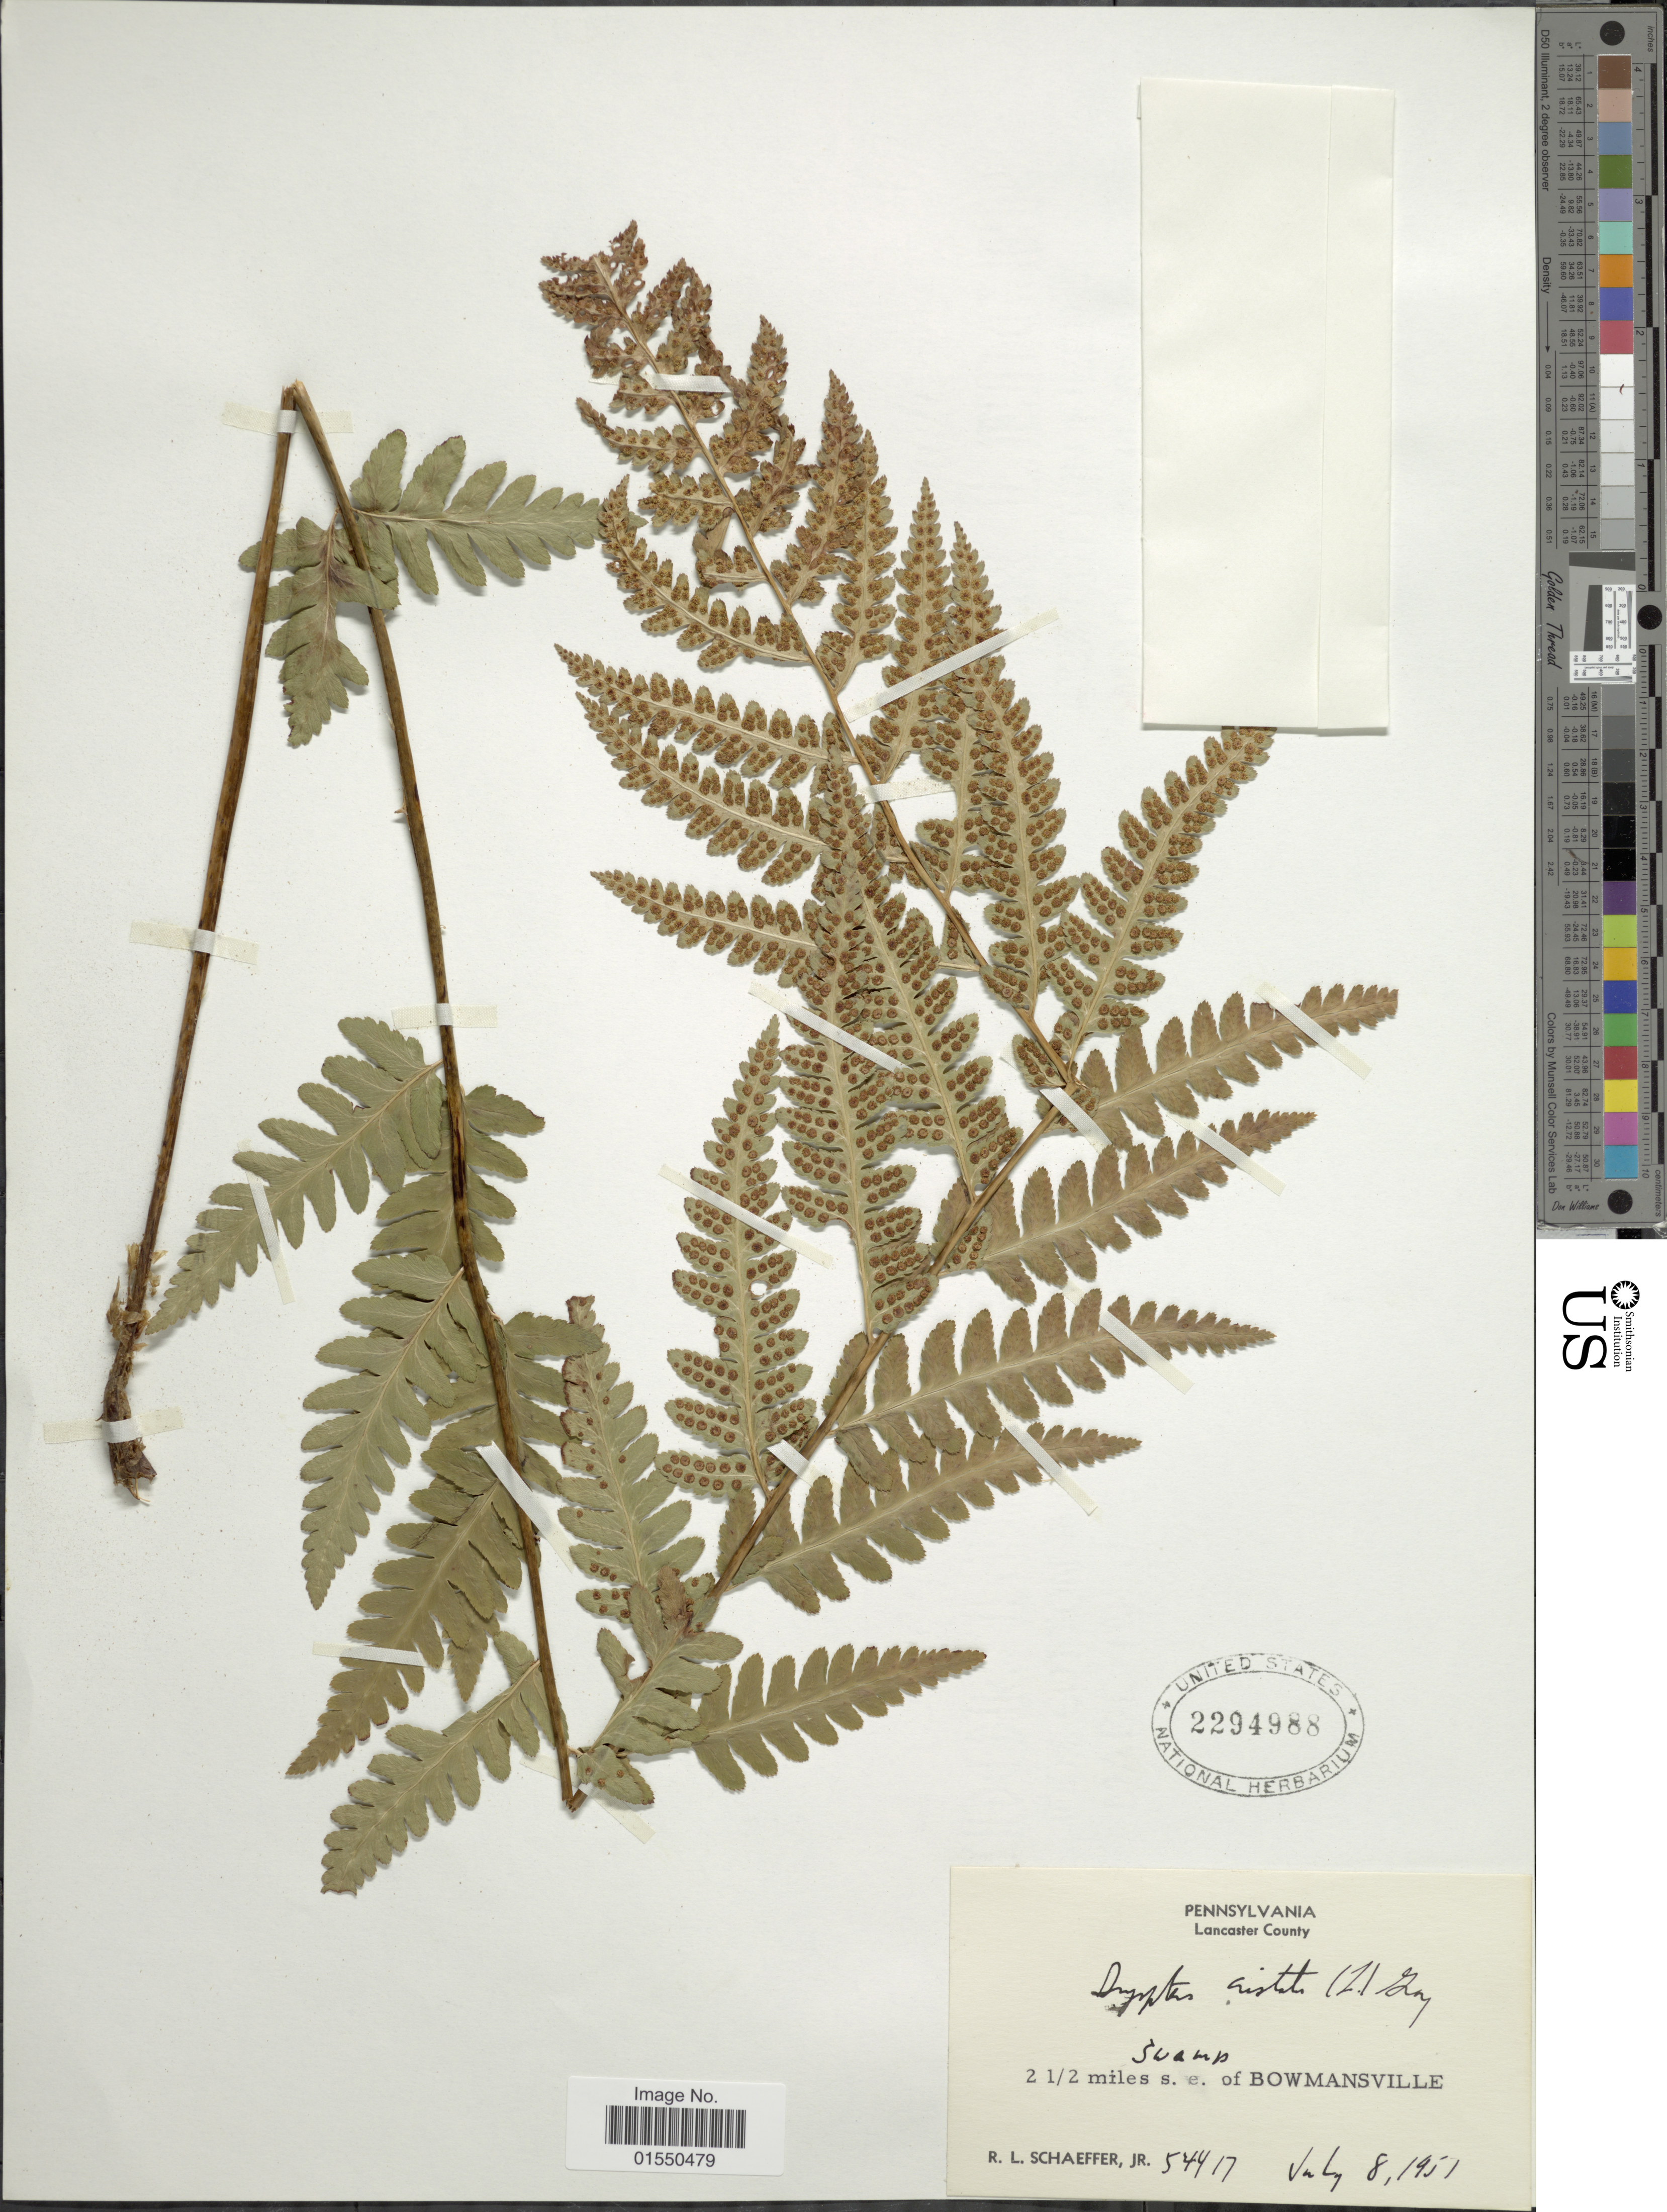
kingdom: Plantae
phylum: Tracheophyta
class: Polypodiopsida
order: Polypodiales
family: Dryopteridaceae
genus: Dryopteris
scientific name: Dryopteris cristata var. spinulosa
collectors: R. Schaeffer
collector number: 54417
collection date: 1951-07-08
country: United States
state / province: Pennsylvania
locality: Lancaster County, 2 1/2 miles s.e. of Bowmansville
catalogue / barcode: US 2294988